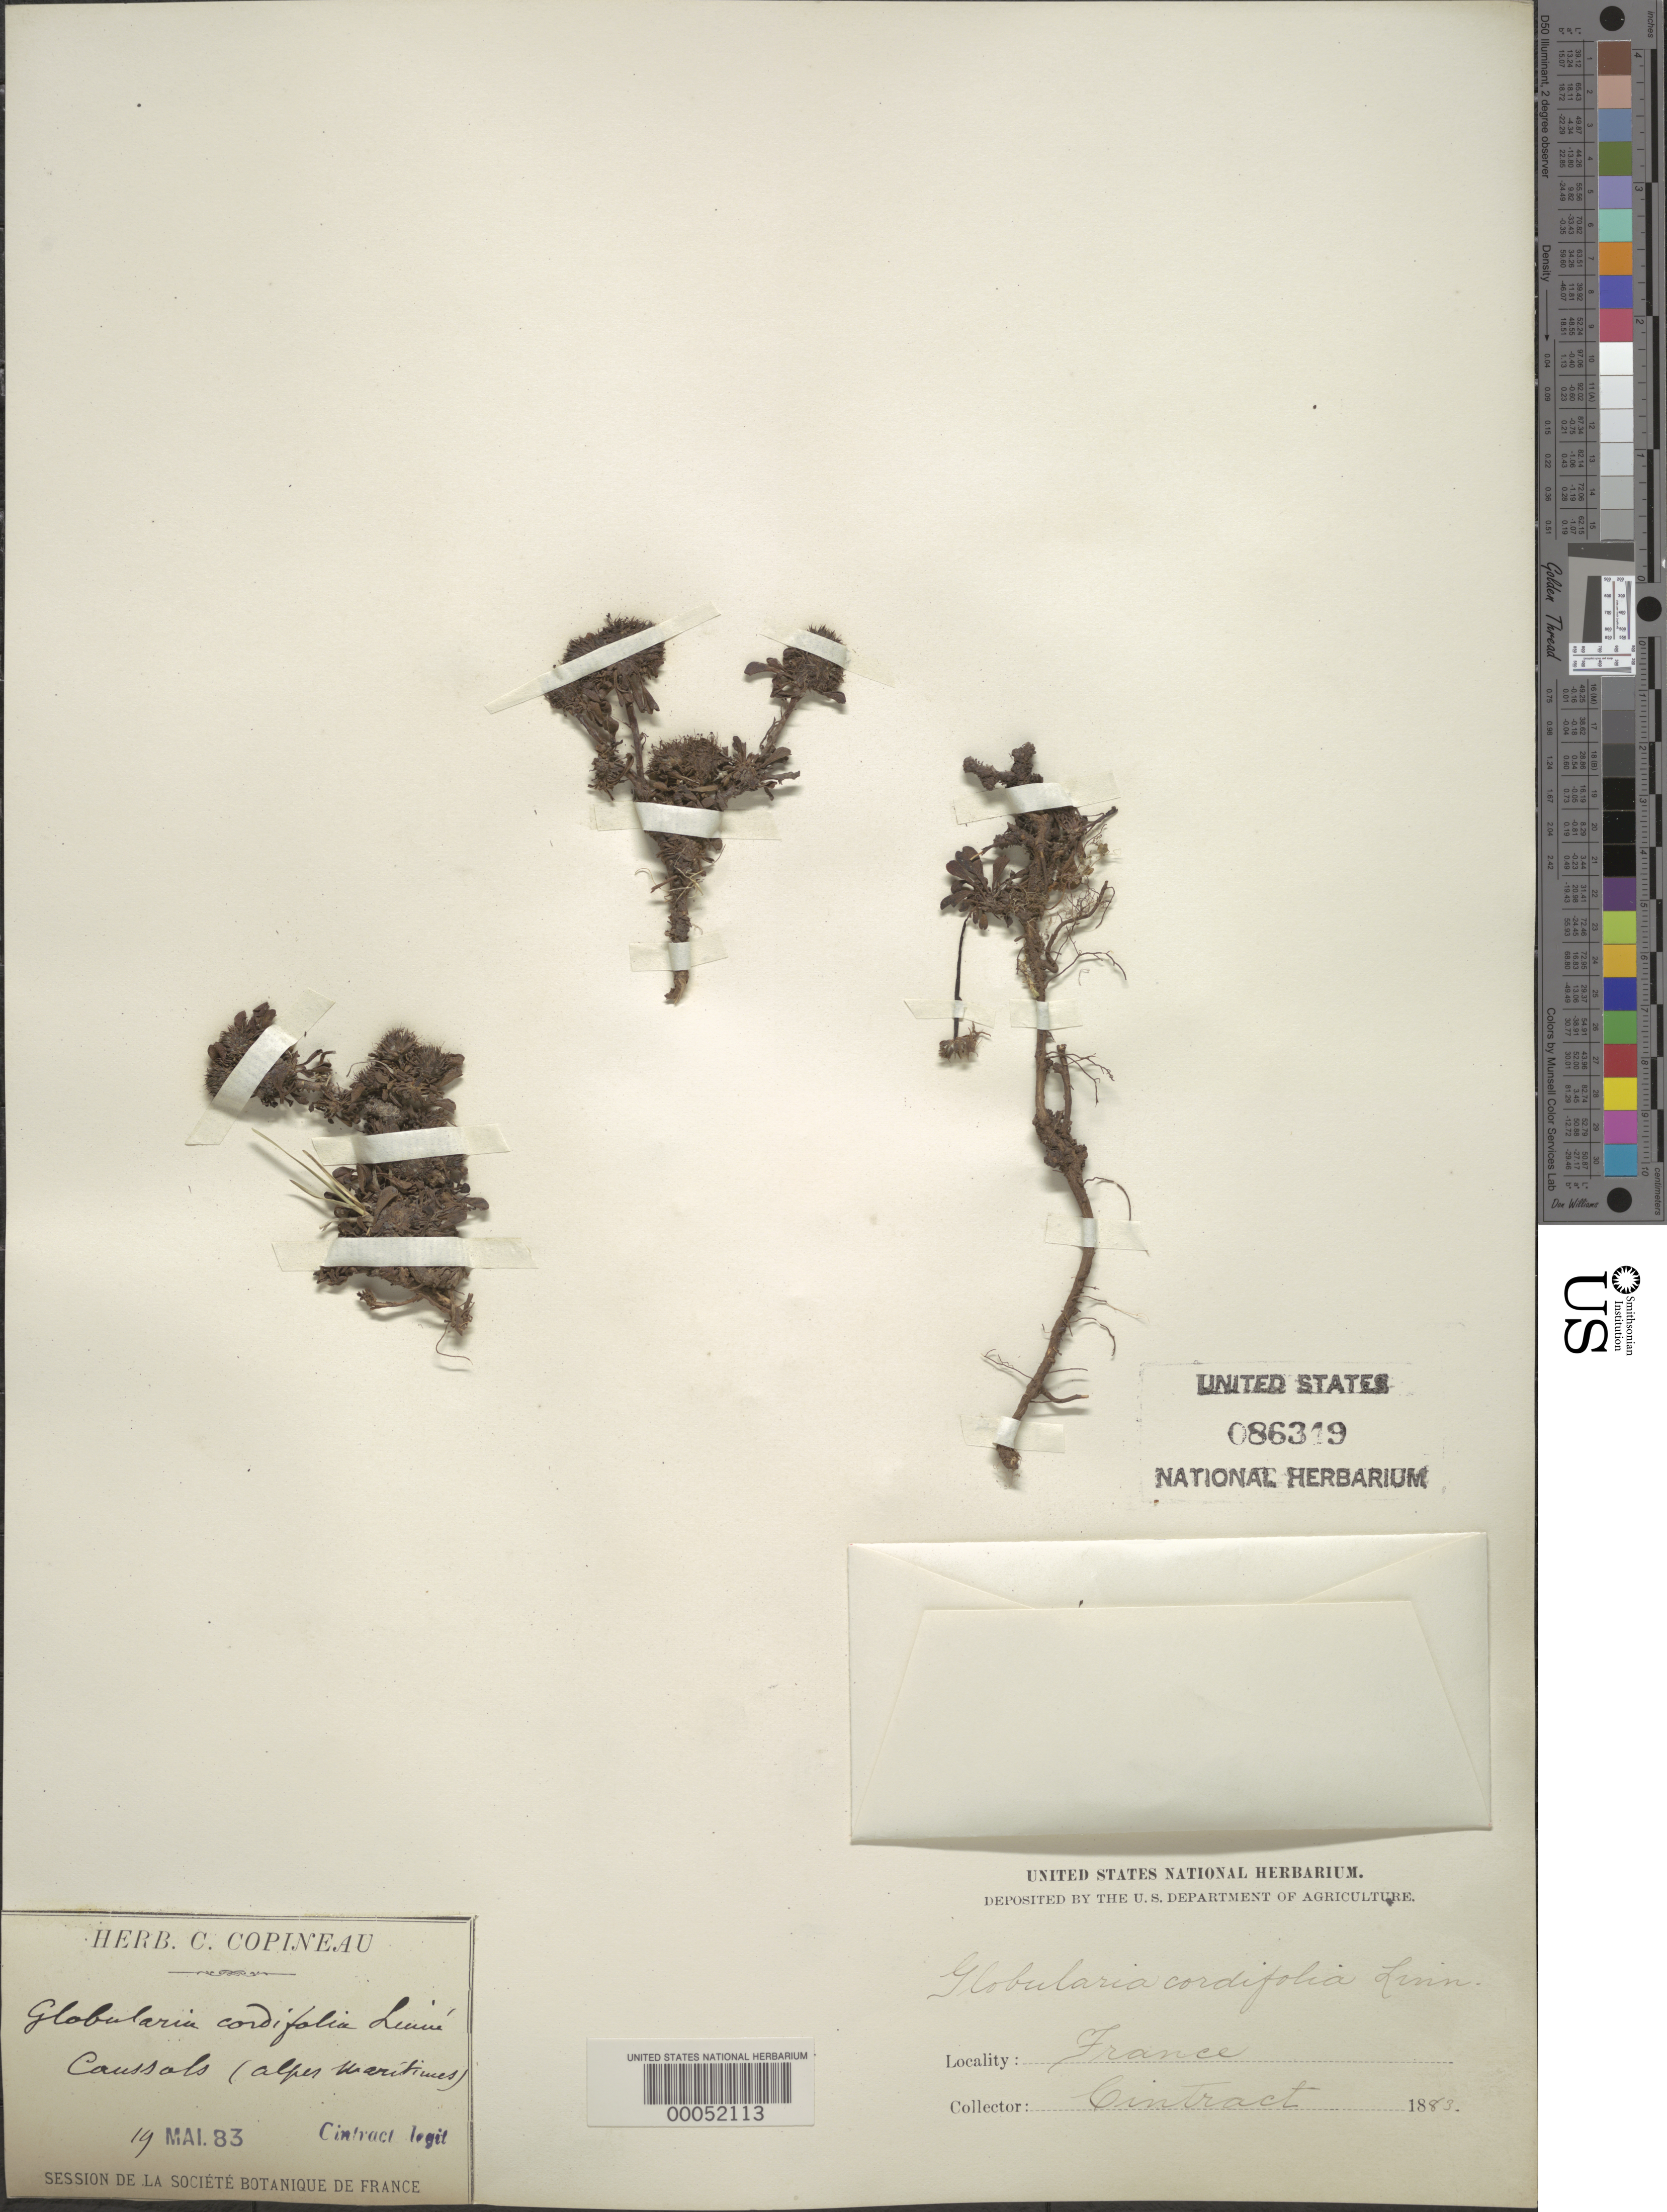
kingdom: Plantae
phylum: Tracheophyta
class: Magnoliopsida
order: Lamiales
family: Plantaginaceae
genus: Globularia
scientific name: Globularia cordifolia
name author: L.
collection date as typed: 19 May 1883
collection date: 1883-05-19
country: France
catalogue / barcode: US 86349